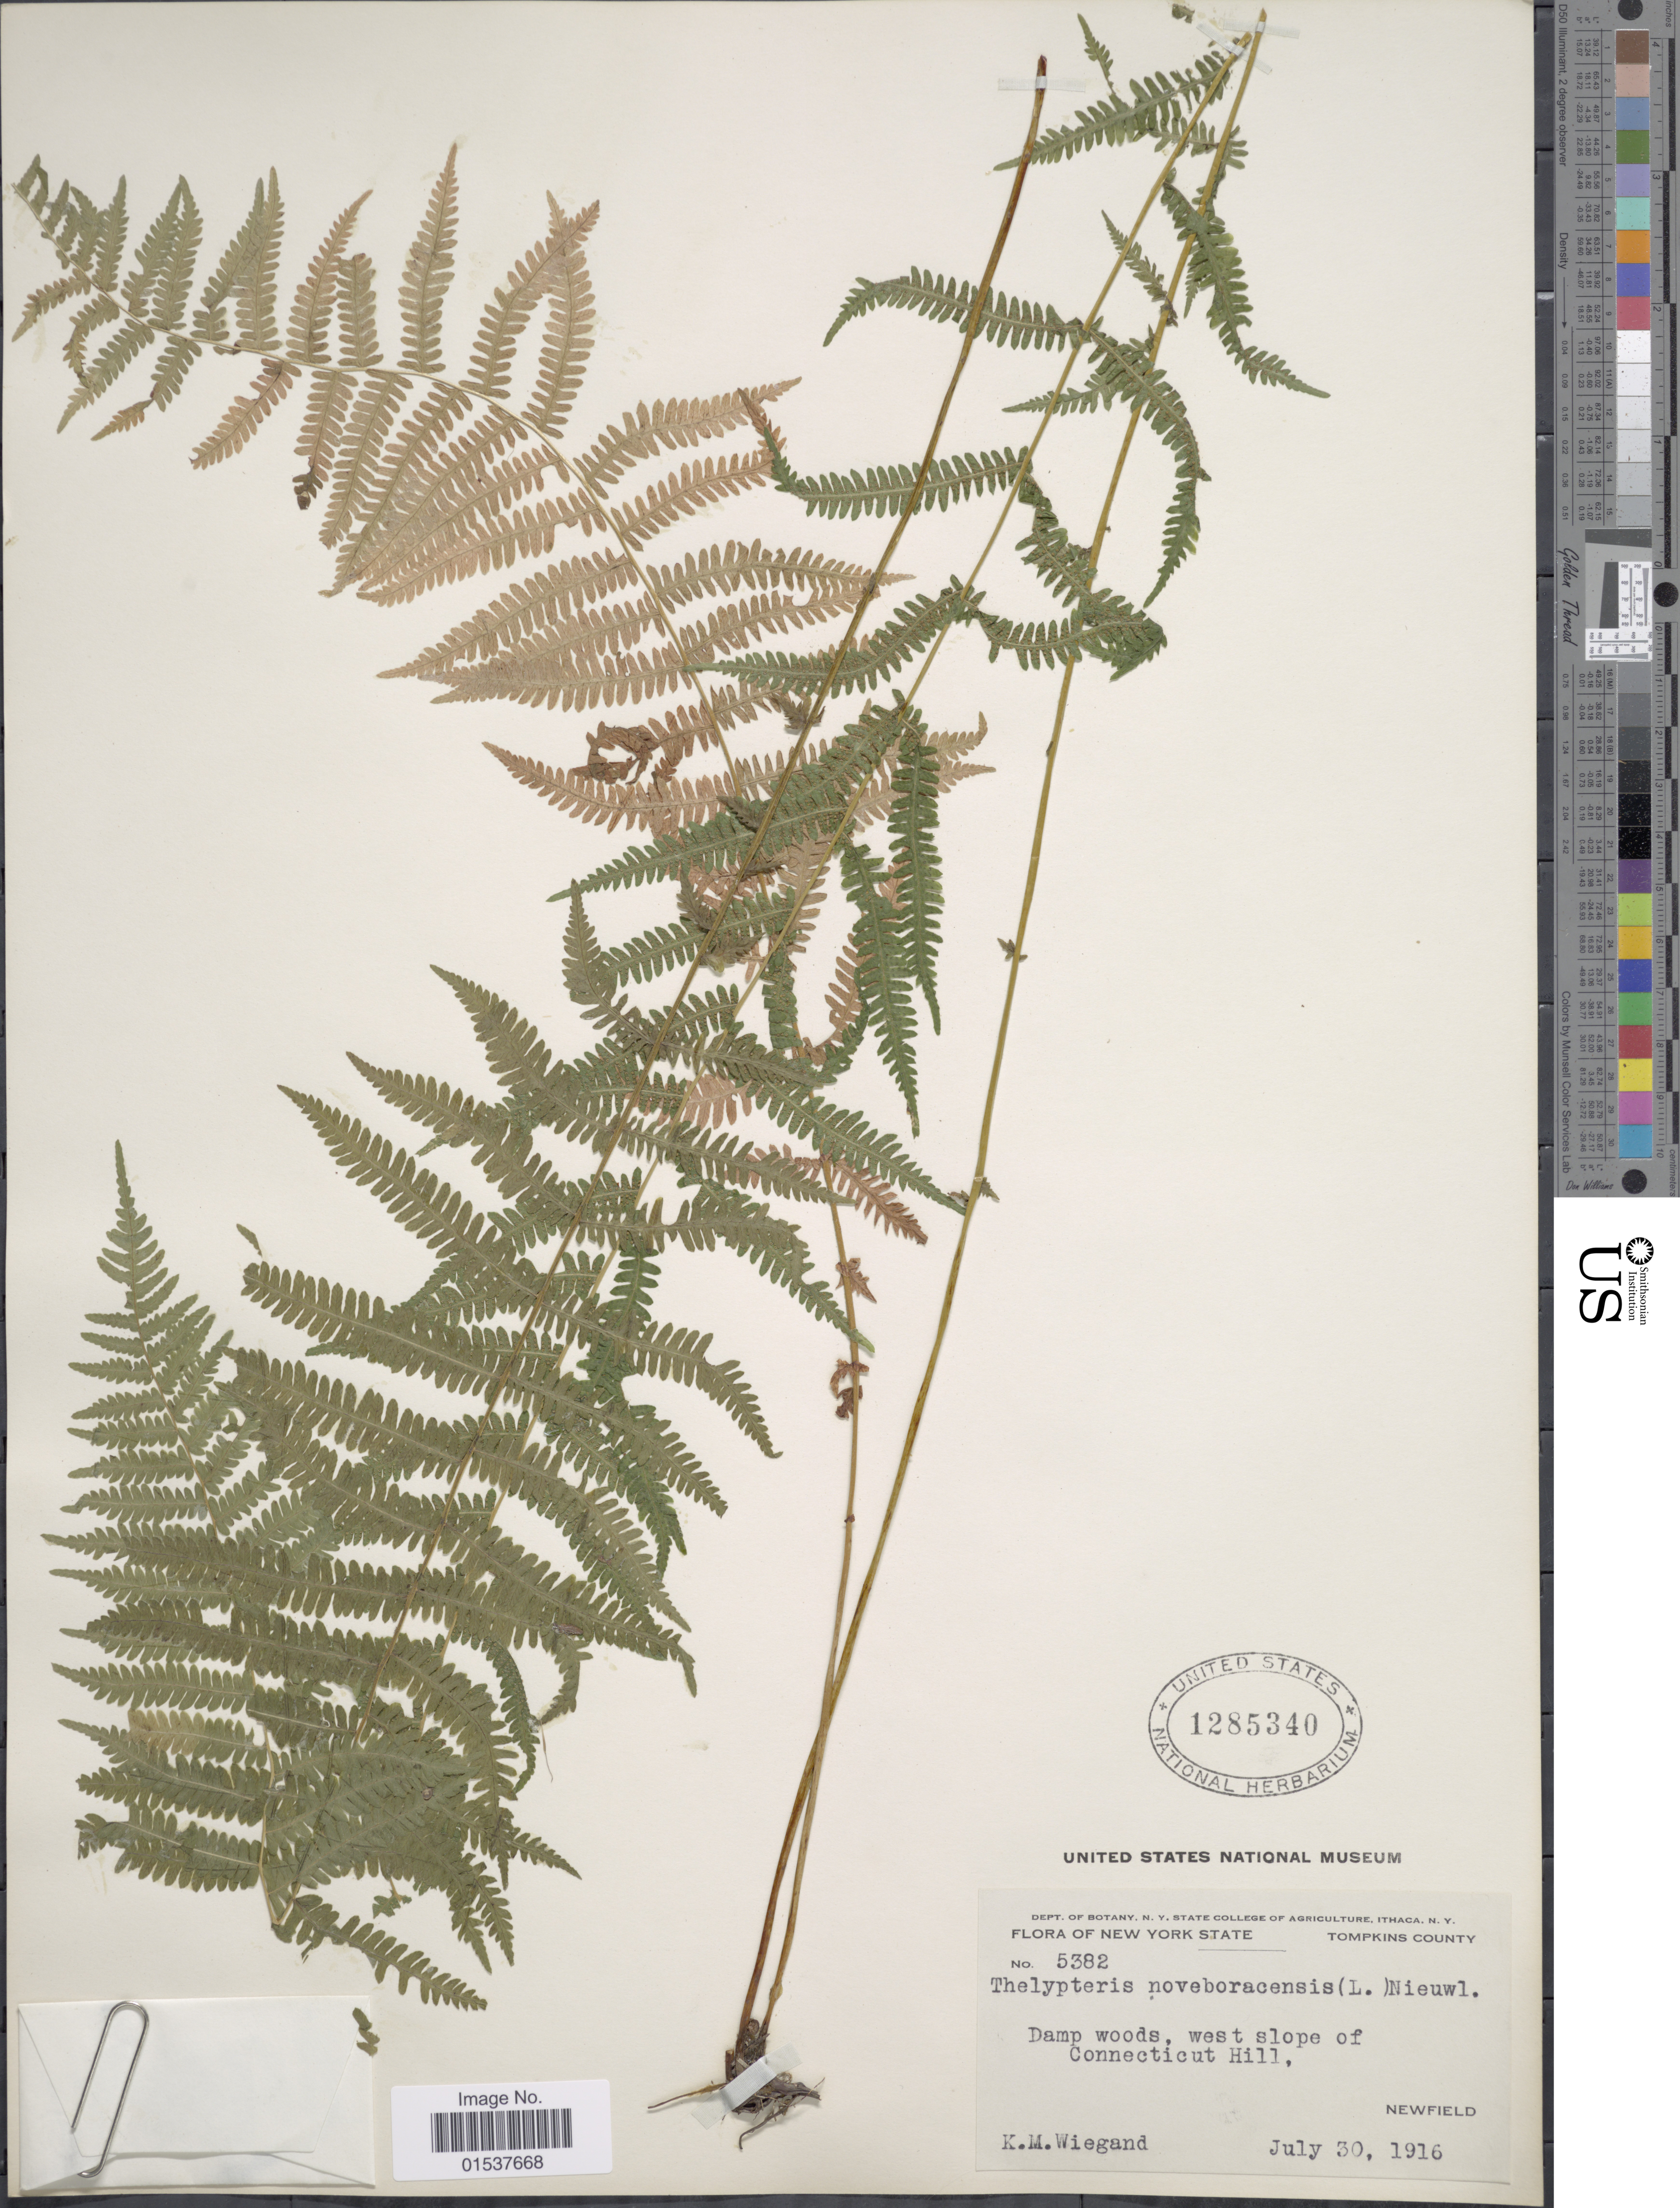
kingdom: Plantae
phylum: Tracheophyta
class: Polypodiopsida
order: Polypodiales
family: Thelypteridaceae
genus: Parathelypteris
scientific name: Parathelypteris noveboracensis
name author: (L.) Ching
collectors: K. M. Wiegand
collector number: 5382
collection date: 1916-07-30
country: United States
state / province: New York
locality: New York State, Tompkins County, damp woods, west slope of Connecticut Hill, Newfield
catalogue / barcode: US 1285340